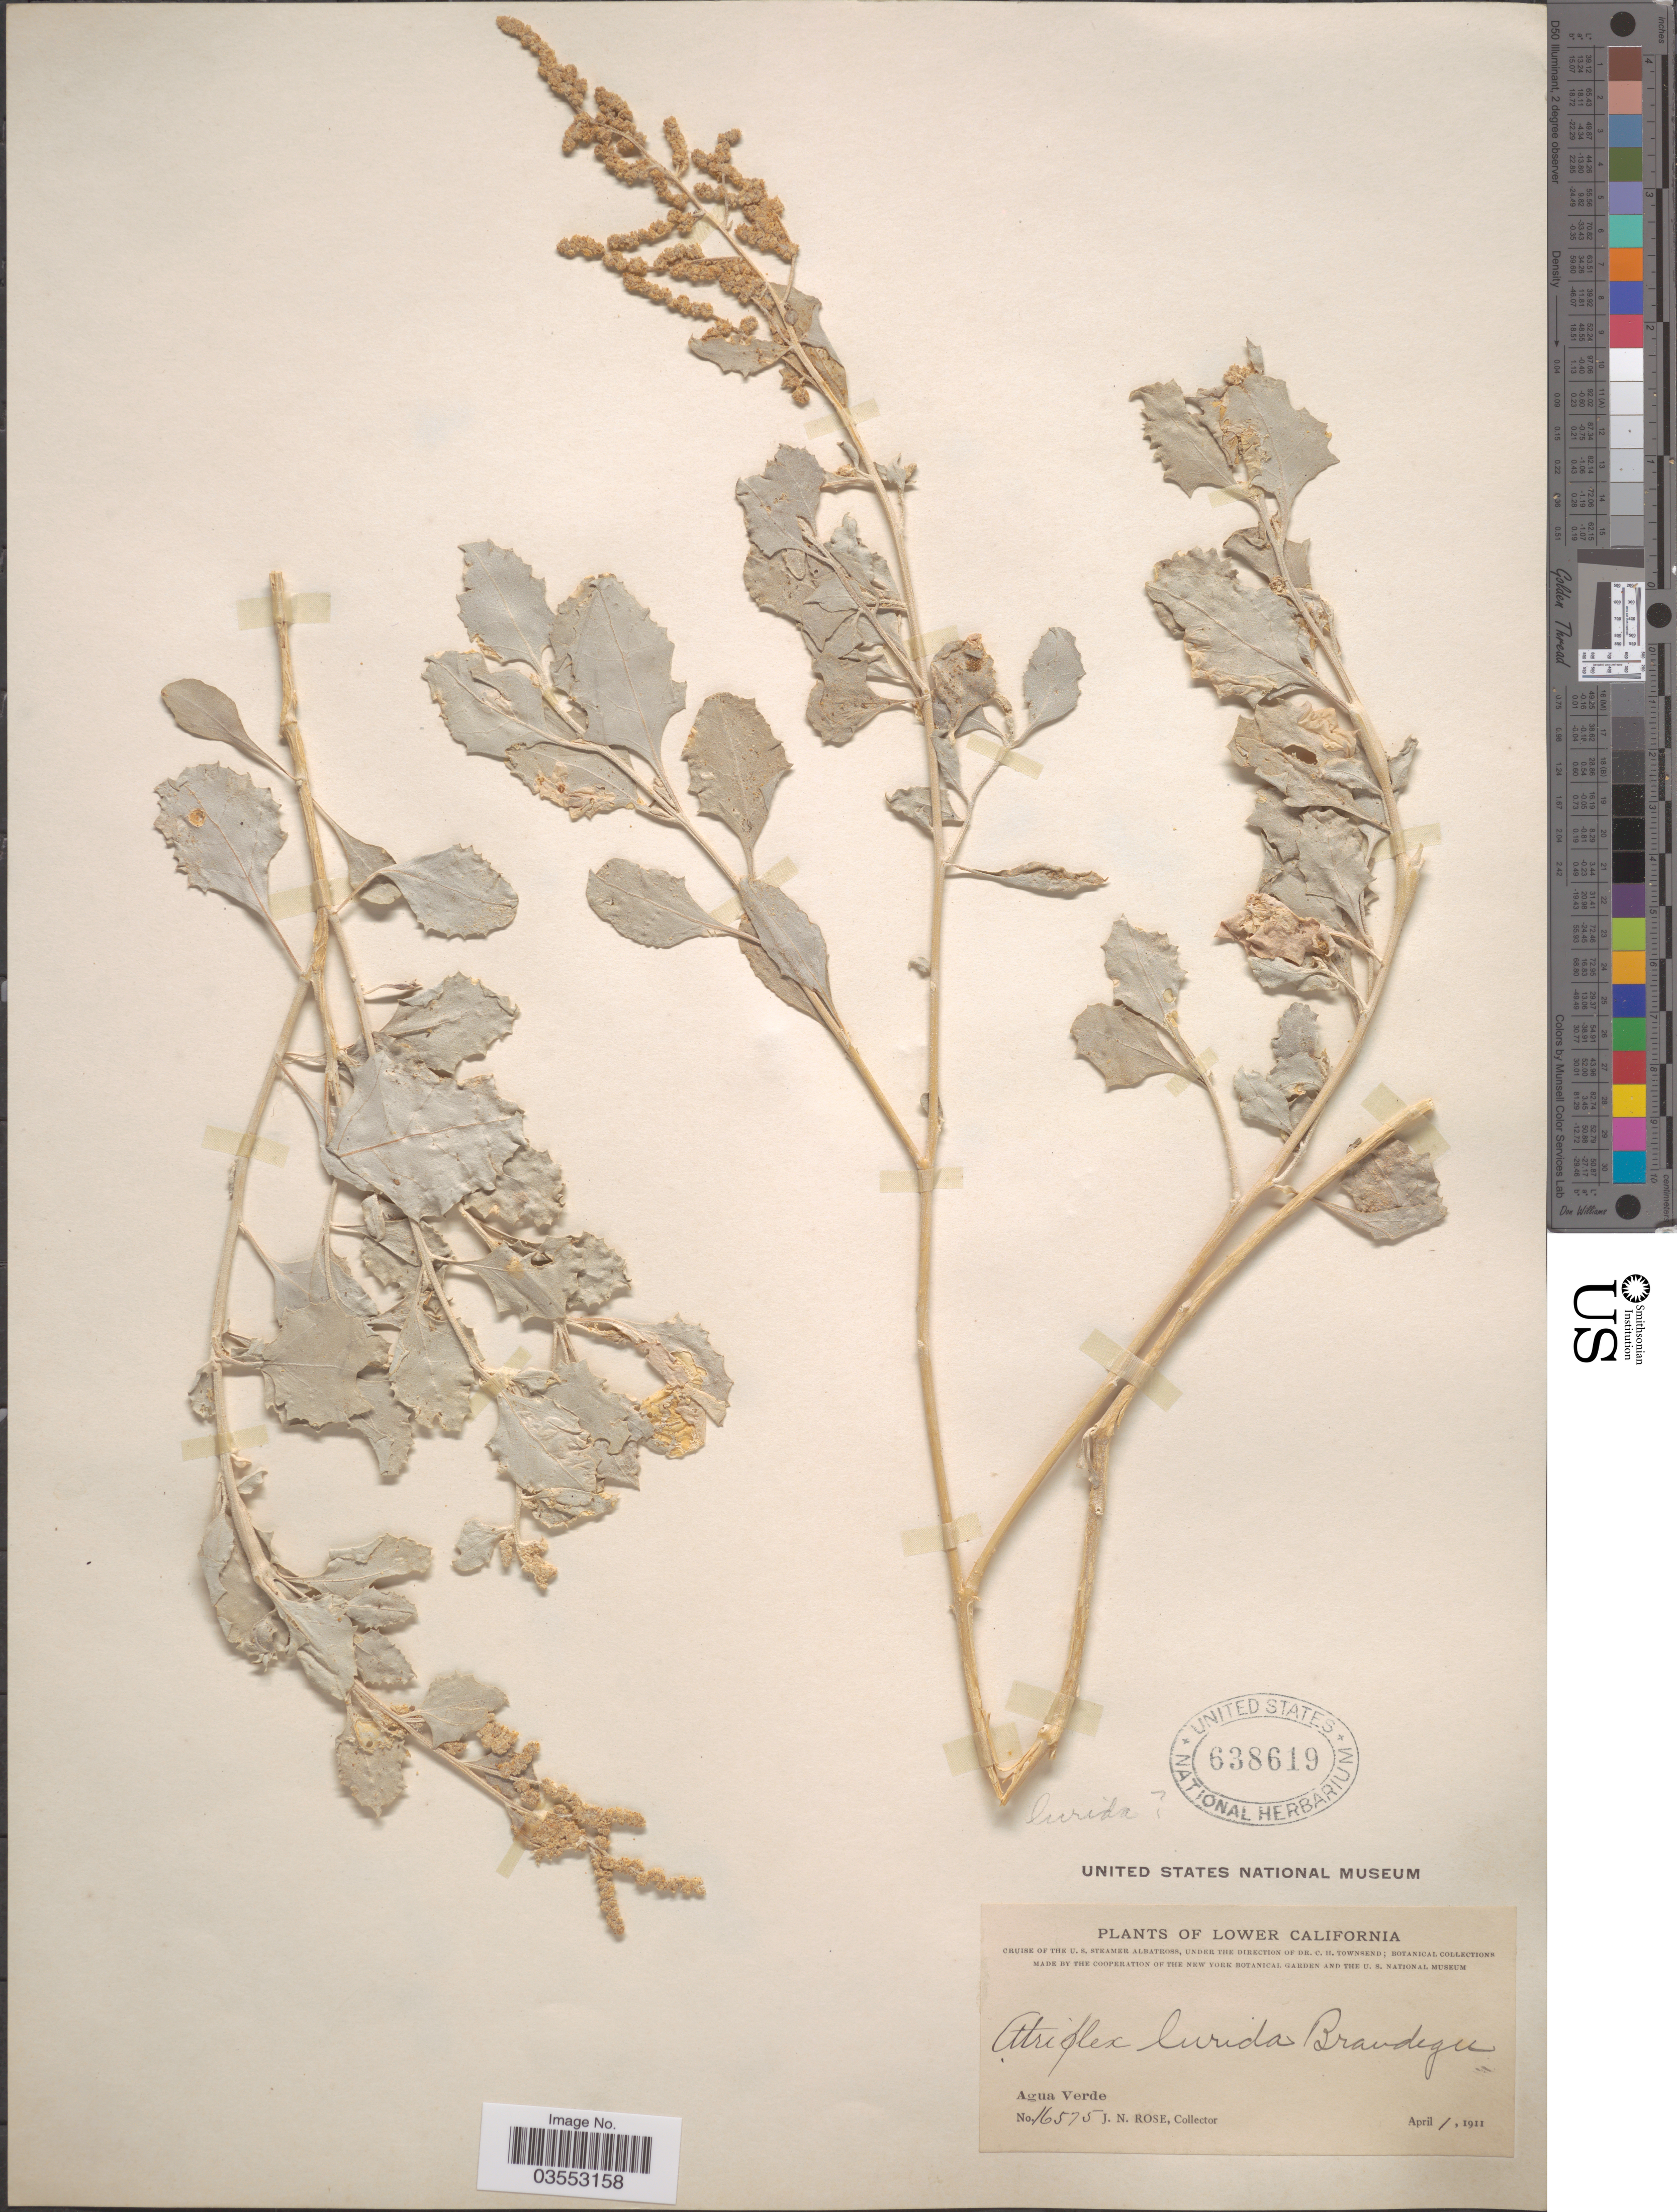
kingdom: Plantae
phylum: Tracheophyta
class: Magnoliopsida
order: Caryophyllales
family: Amaranthaceae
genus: Atriplex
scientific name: Atriplex barclayana subsp. lurida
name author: (Brandegee) H.M. Hall & Clem.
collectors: J. N. Rose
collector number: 16575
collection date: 1911-04-01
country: Mexico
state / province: Baja California Sur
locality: Lower California. Agua Verde.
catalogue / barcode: US 638619